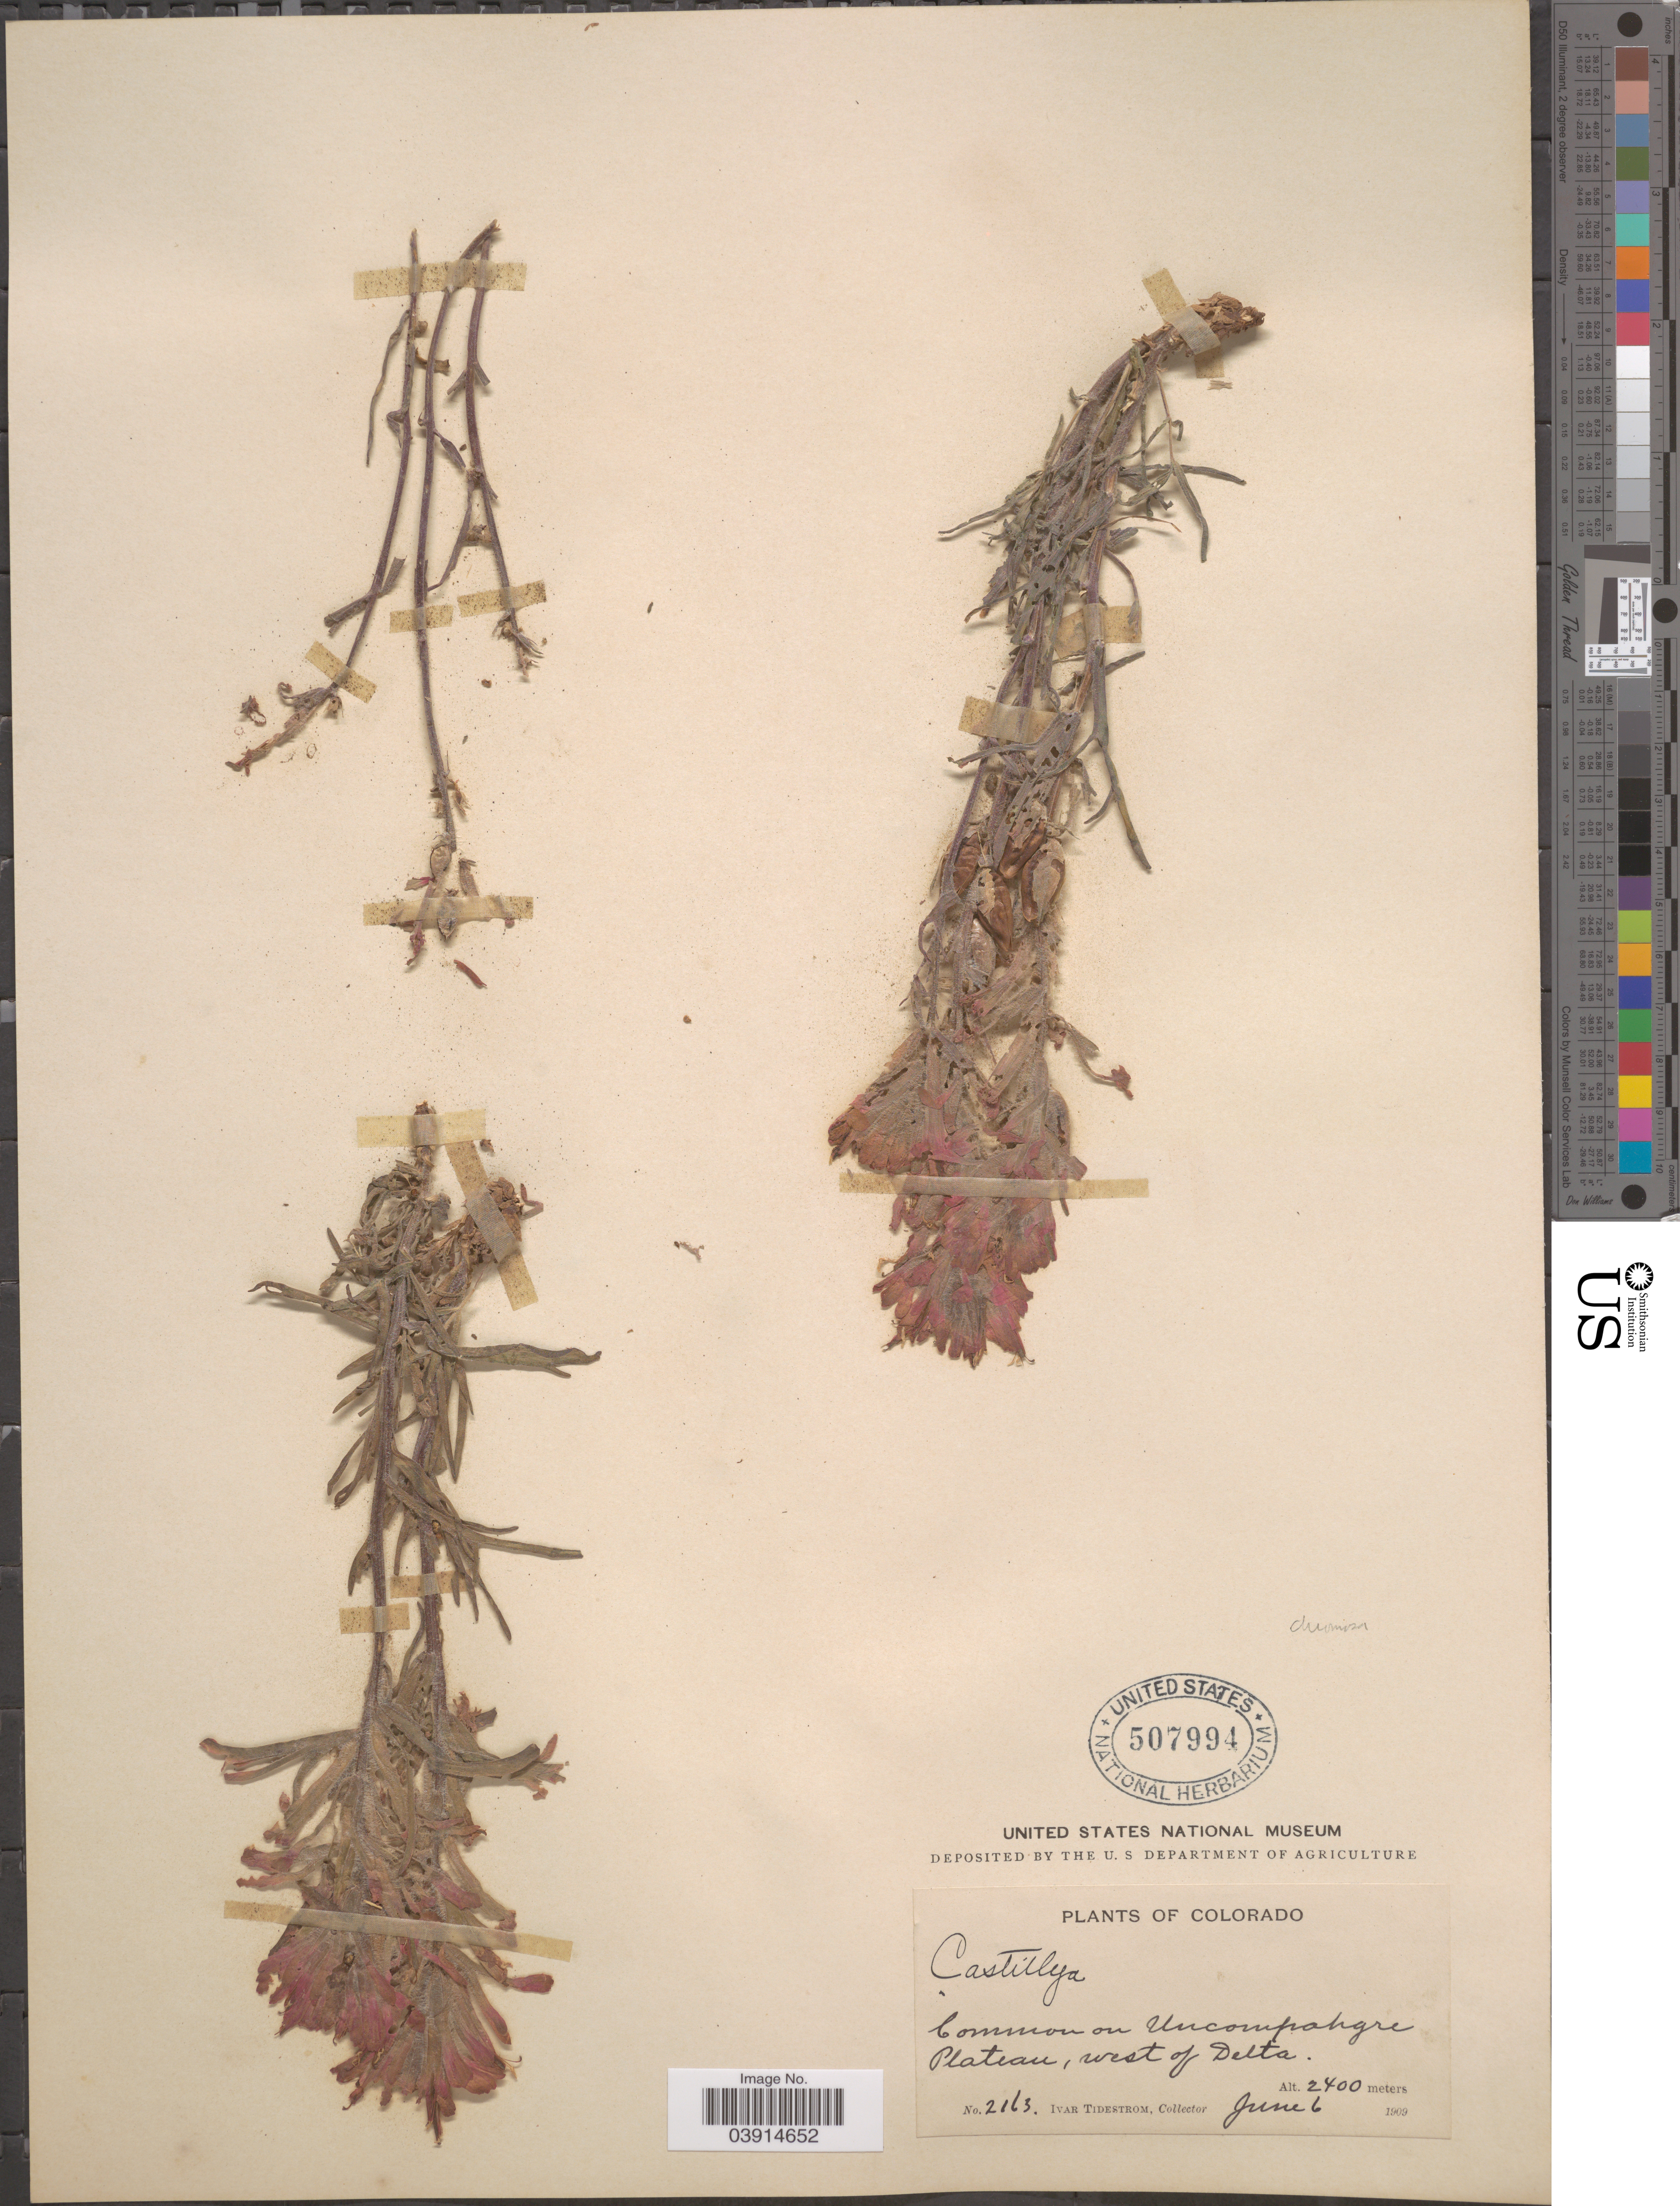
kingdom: Plantae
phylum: Tracheophyta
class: Magnoliopsida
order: Lamiales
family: Orobanchaceae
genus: Castilleja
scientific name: Castilleja sp.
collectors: I. F. Tidestrom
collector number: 2163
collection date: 1909-06-06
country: United States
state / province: Colorado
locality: Common on Uncompahgre Plateau, west of Delta.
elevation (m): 2400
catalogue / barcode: US 507994